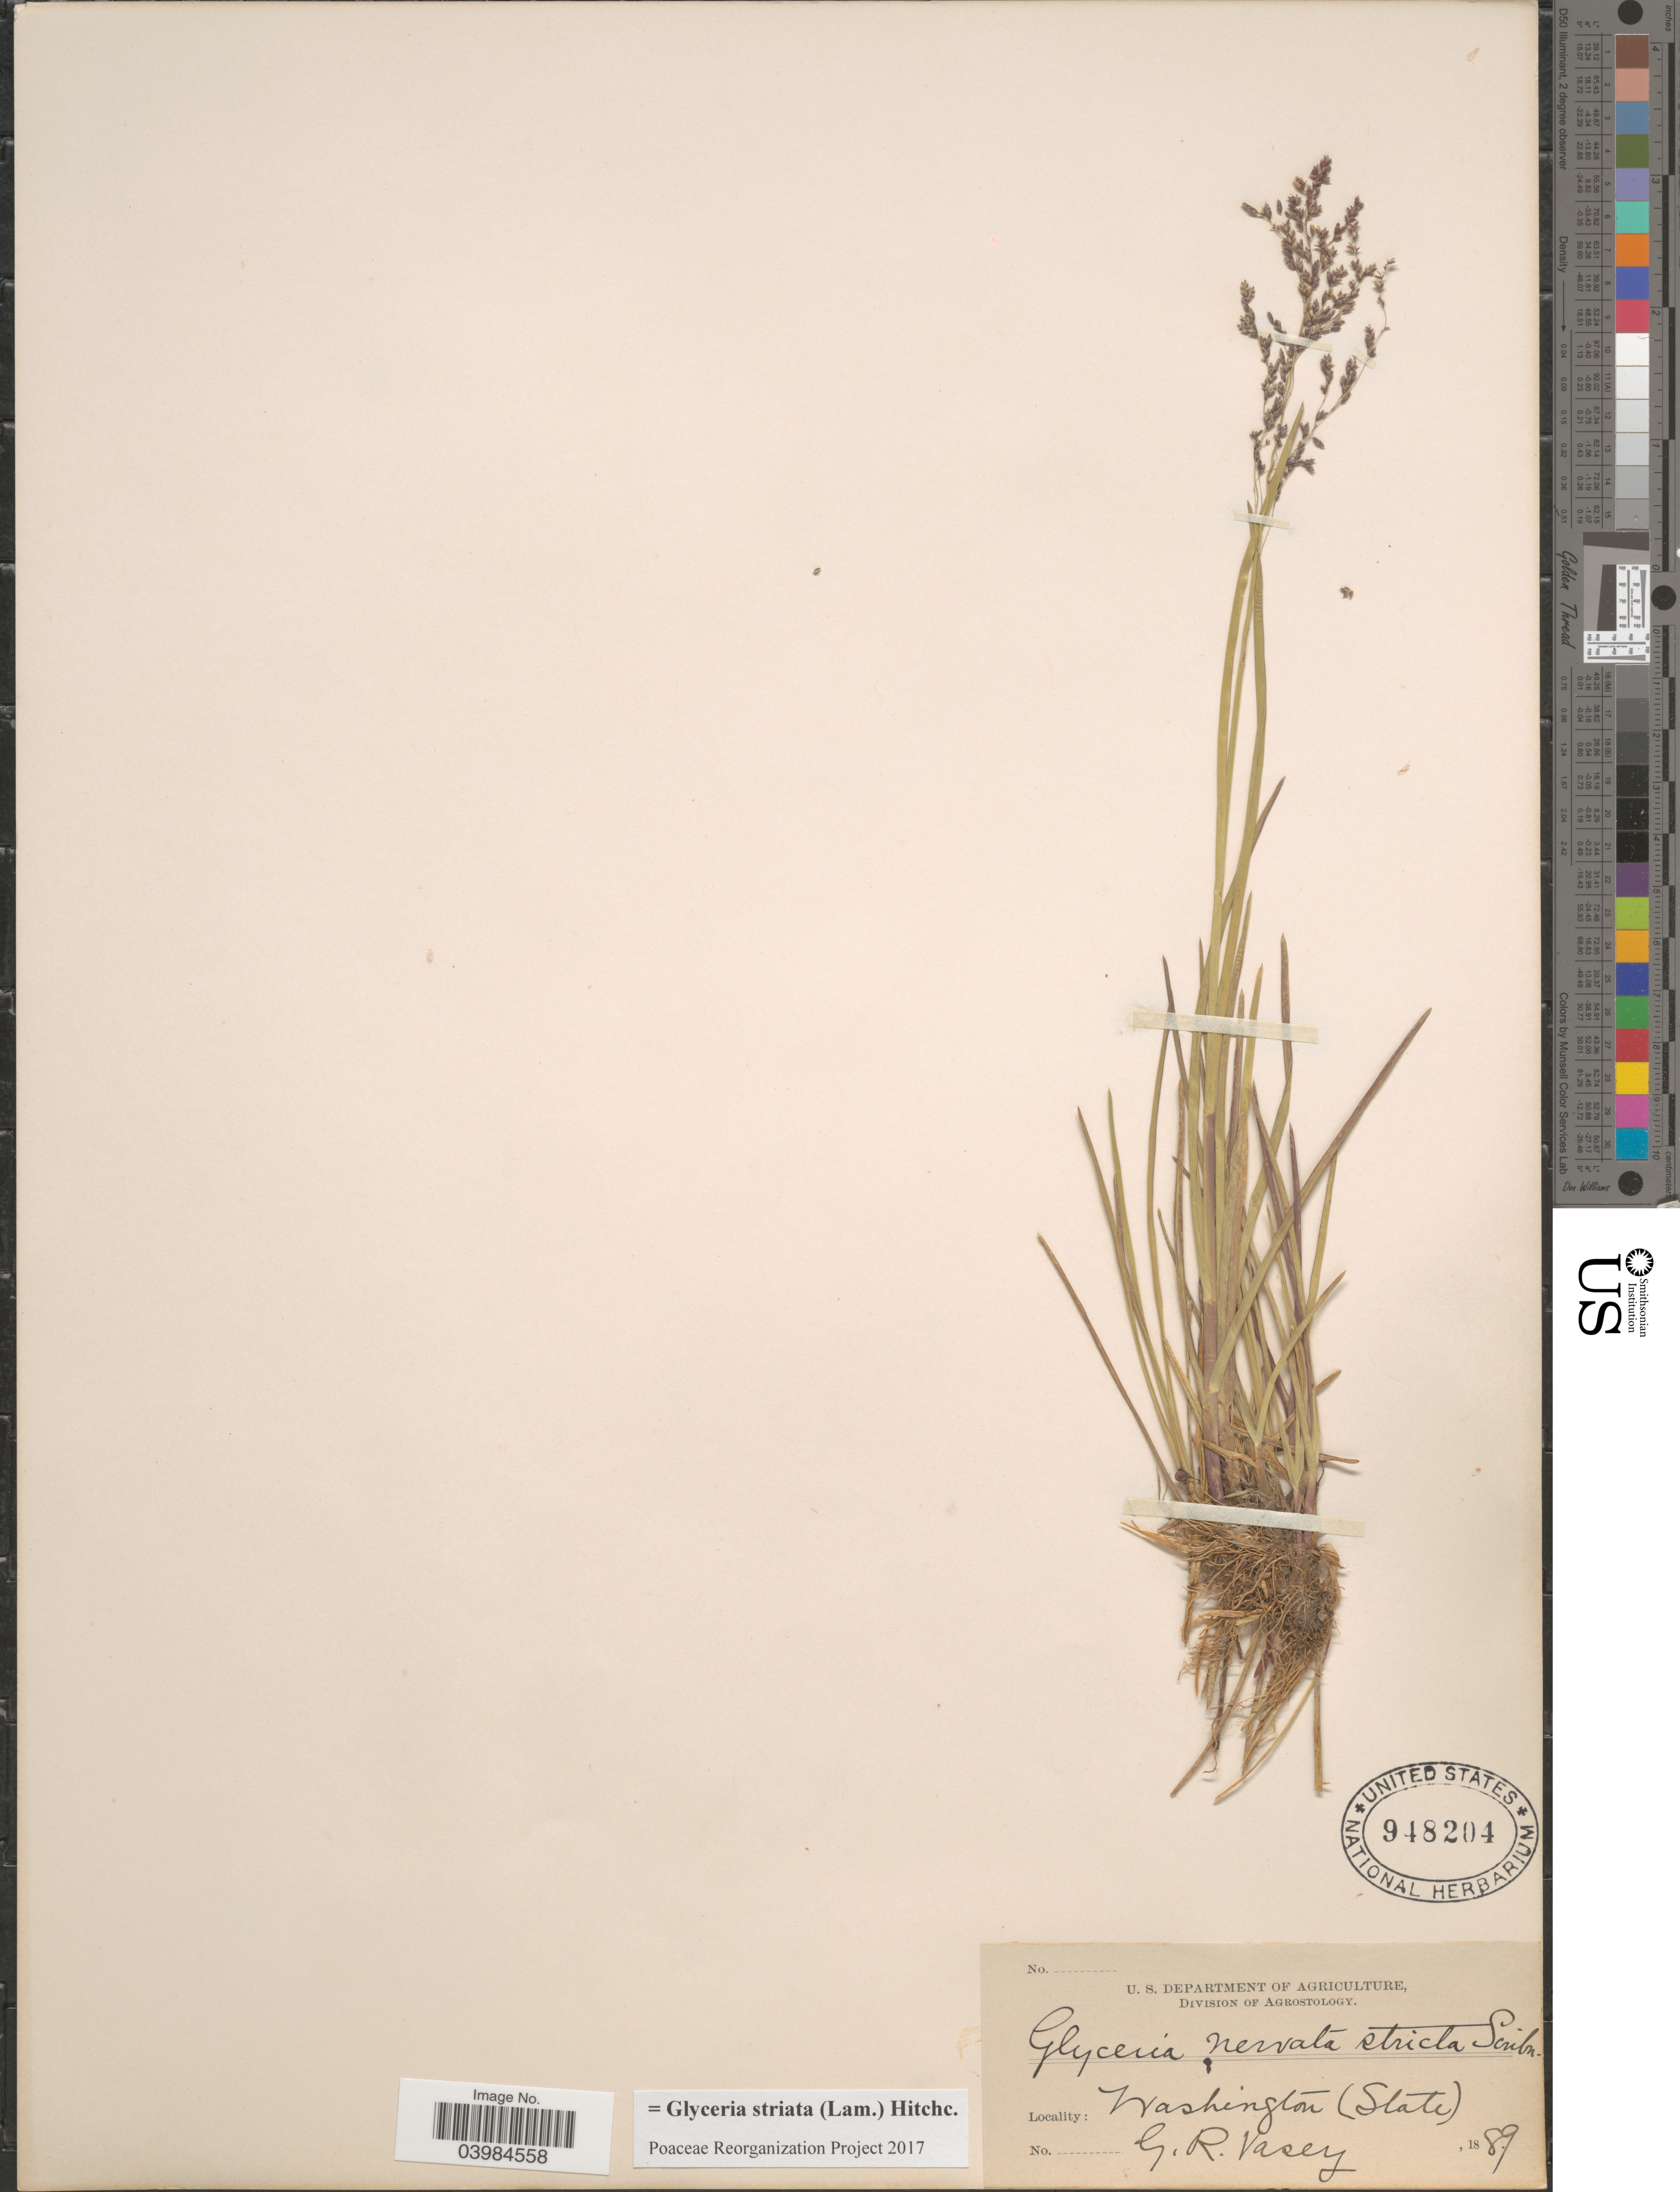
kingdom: Plantae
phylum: Tracheophyta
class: Liliopsida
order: Poales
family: Poaceae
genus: Glyceria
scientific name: Glyceria striata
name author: (Lam.) Hitchc.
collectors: G. R. Vasey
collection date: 1889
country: United States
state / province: Washington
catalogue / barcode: US 948204